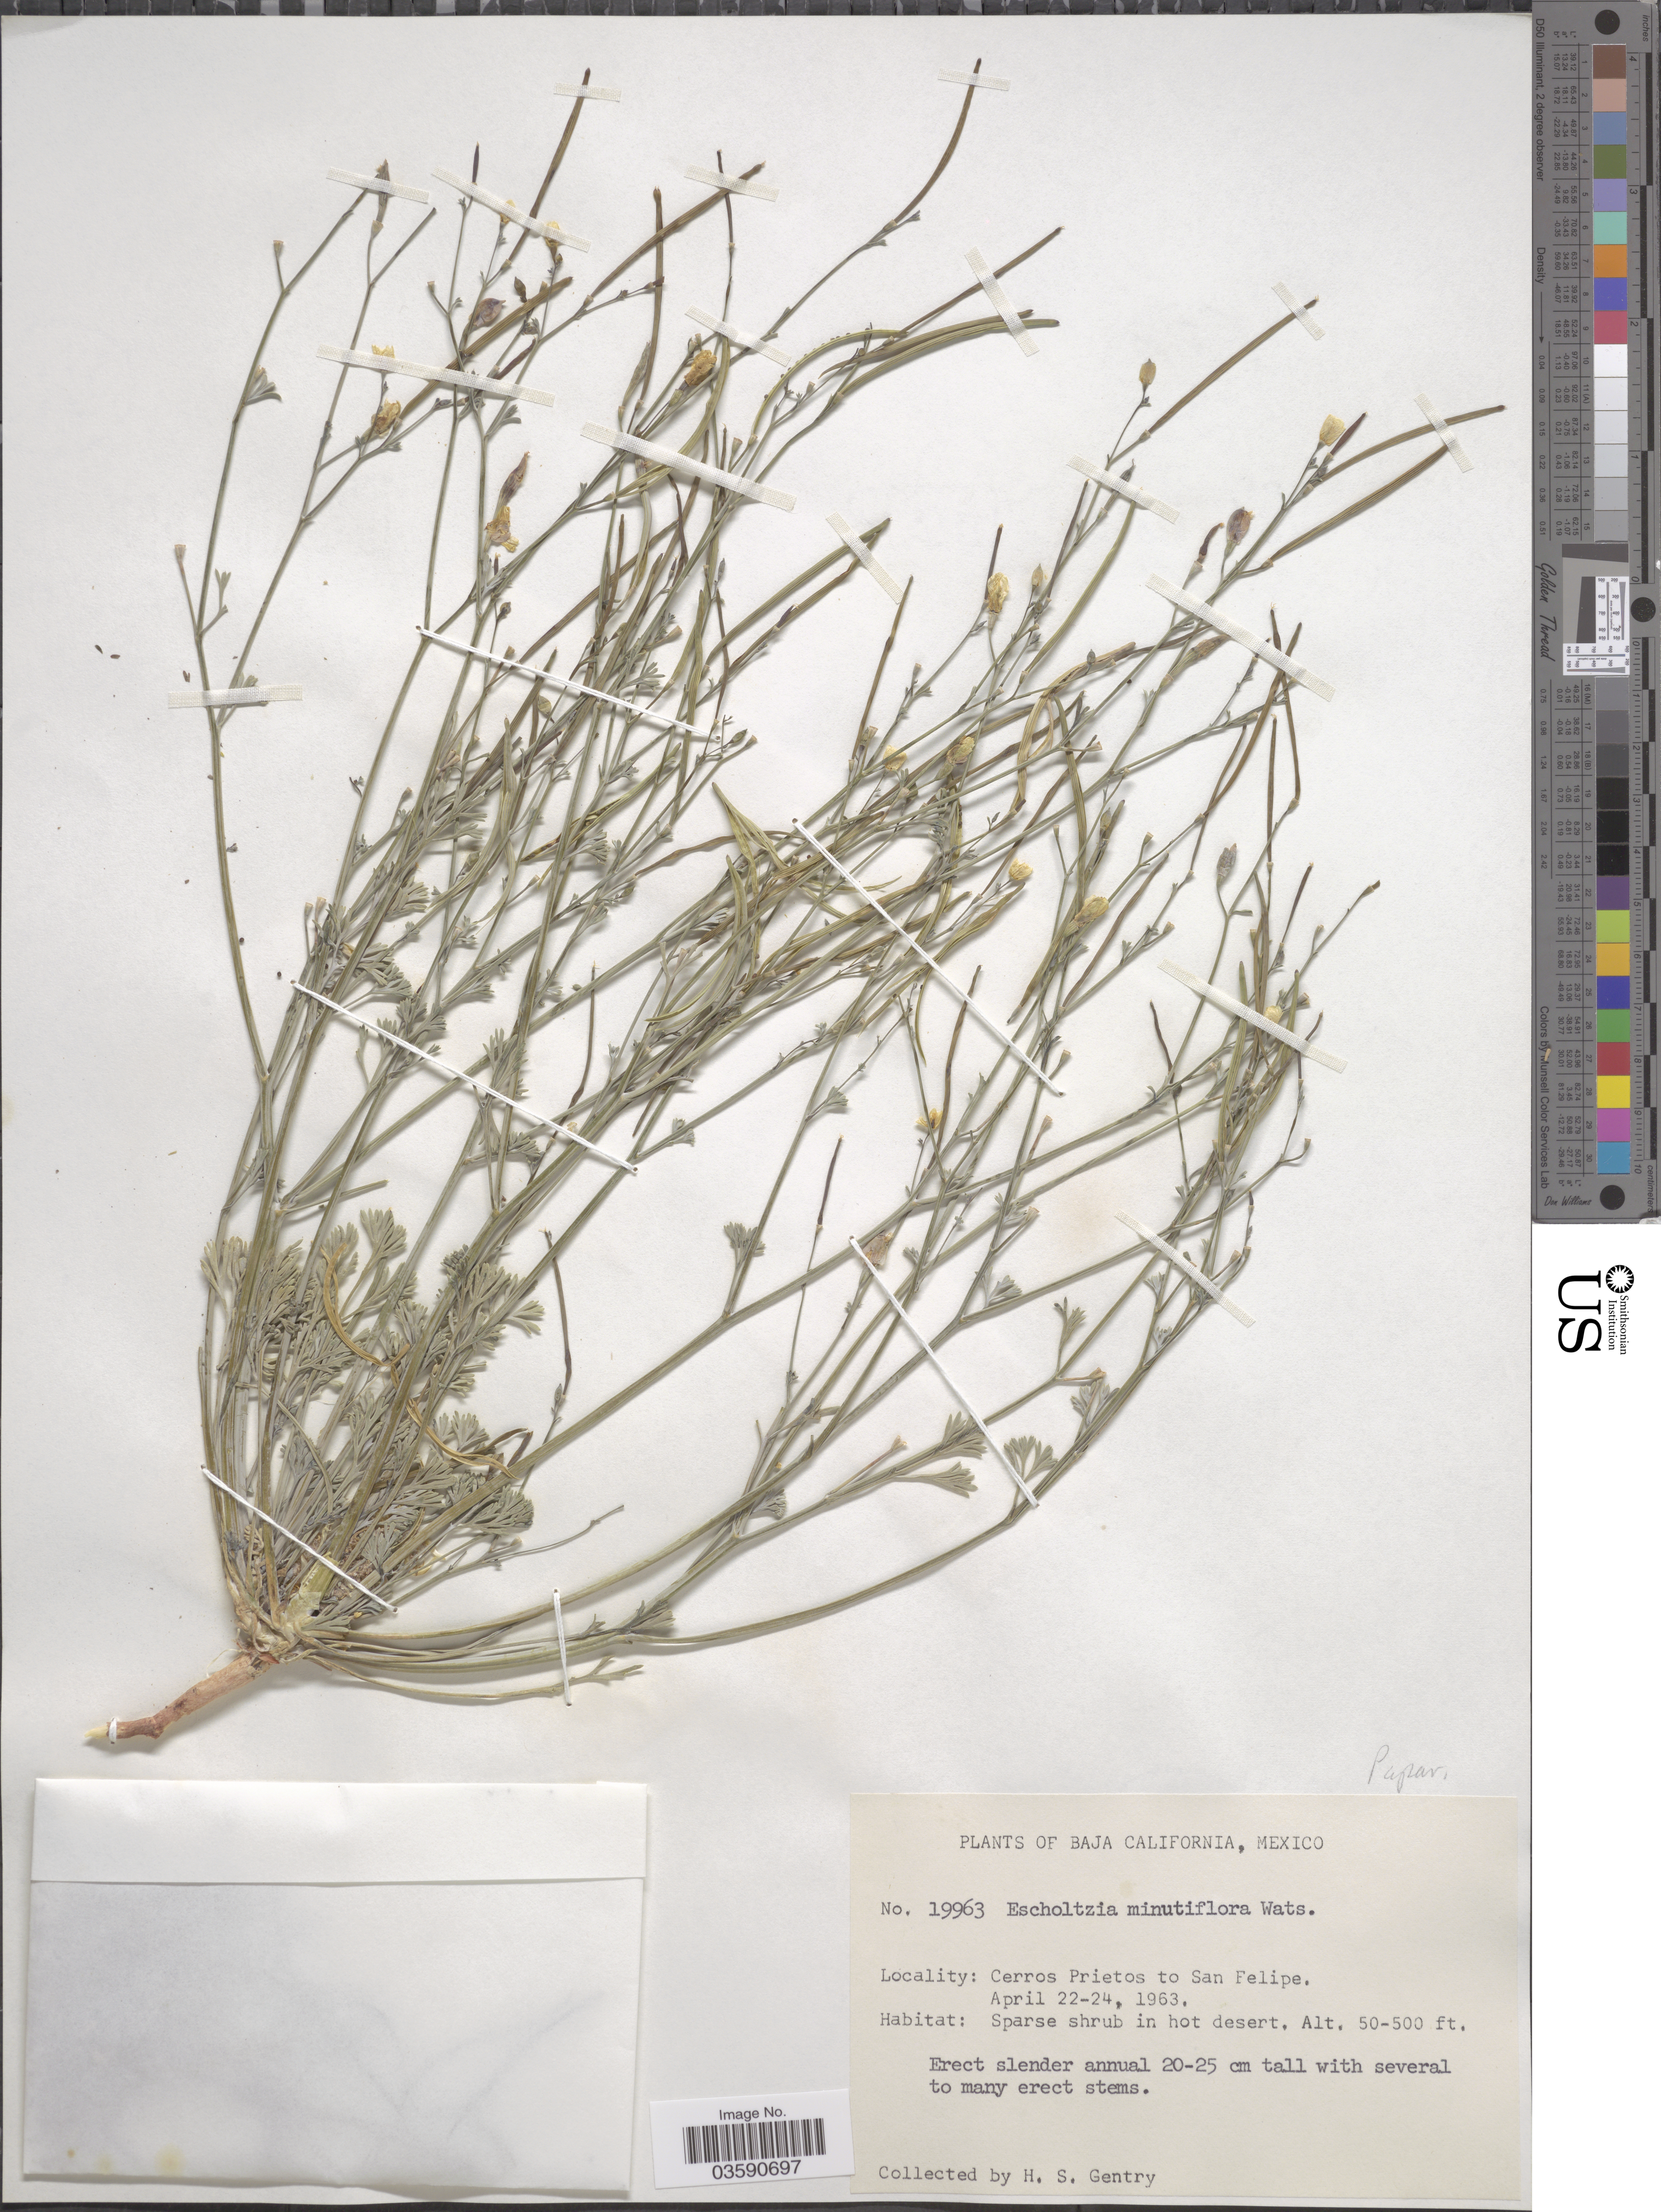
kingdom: Plantae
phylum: Tracheophyta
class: Magnoliopsida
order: Ranunculales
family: Papaveraceae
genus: Eschscholzia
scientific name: Eschscholzia minutiflora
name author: S. Watson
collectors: H. S. Gentry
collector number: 19963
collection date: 1963-04-22/1963-04-24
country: Mexico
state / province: Baja California Norte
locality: Cerros Prietos to San Felipe.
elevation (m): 15